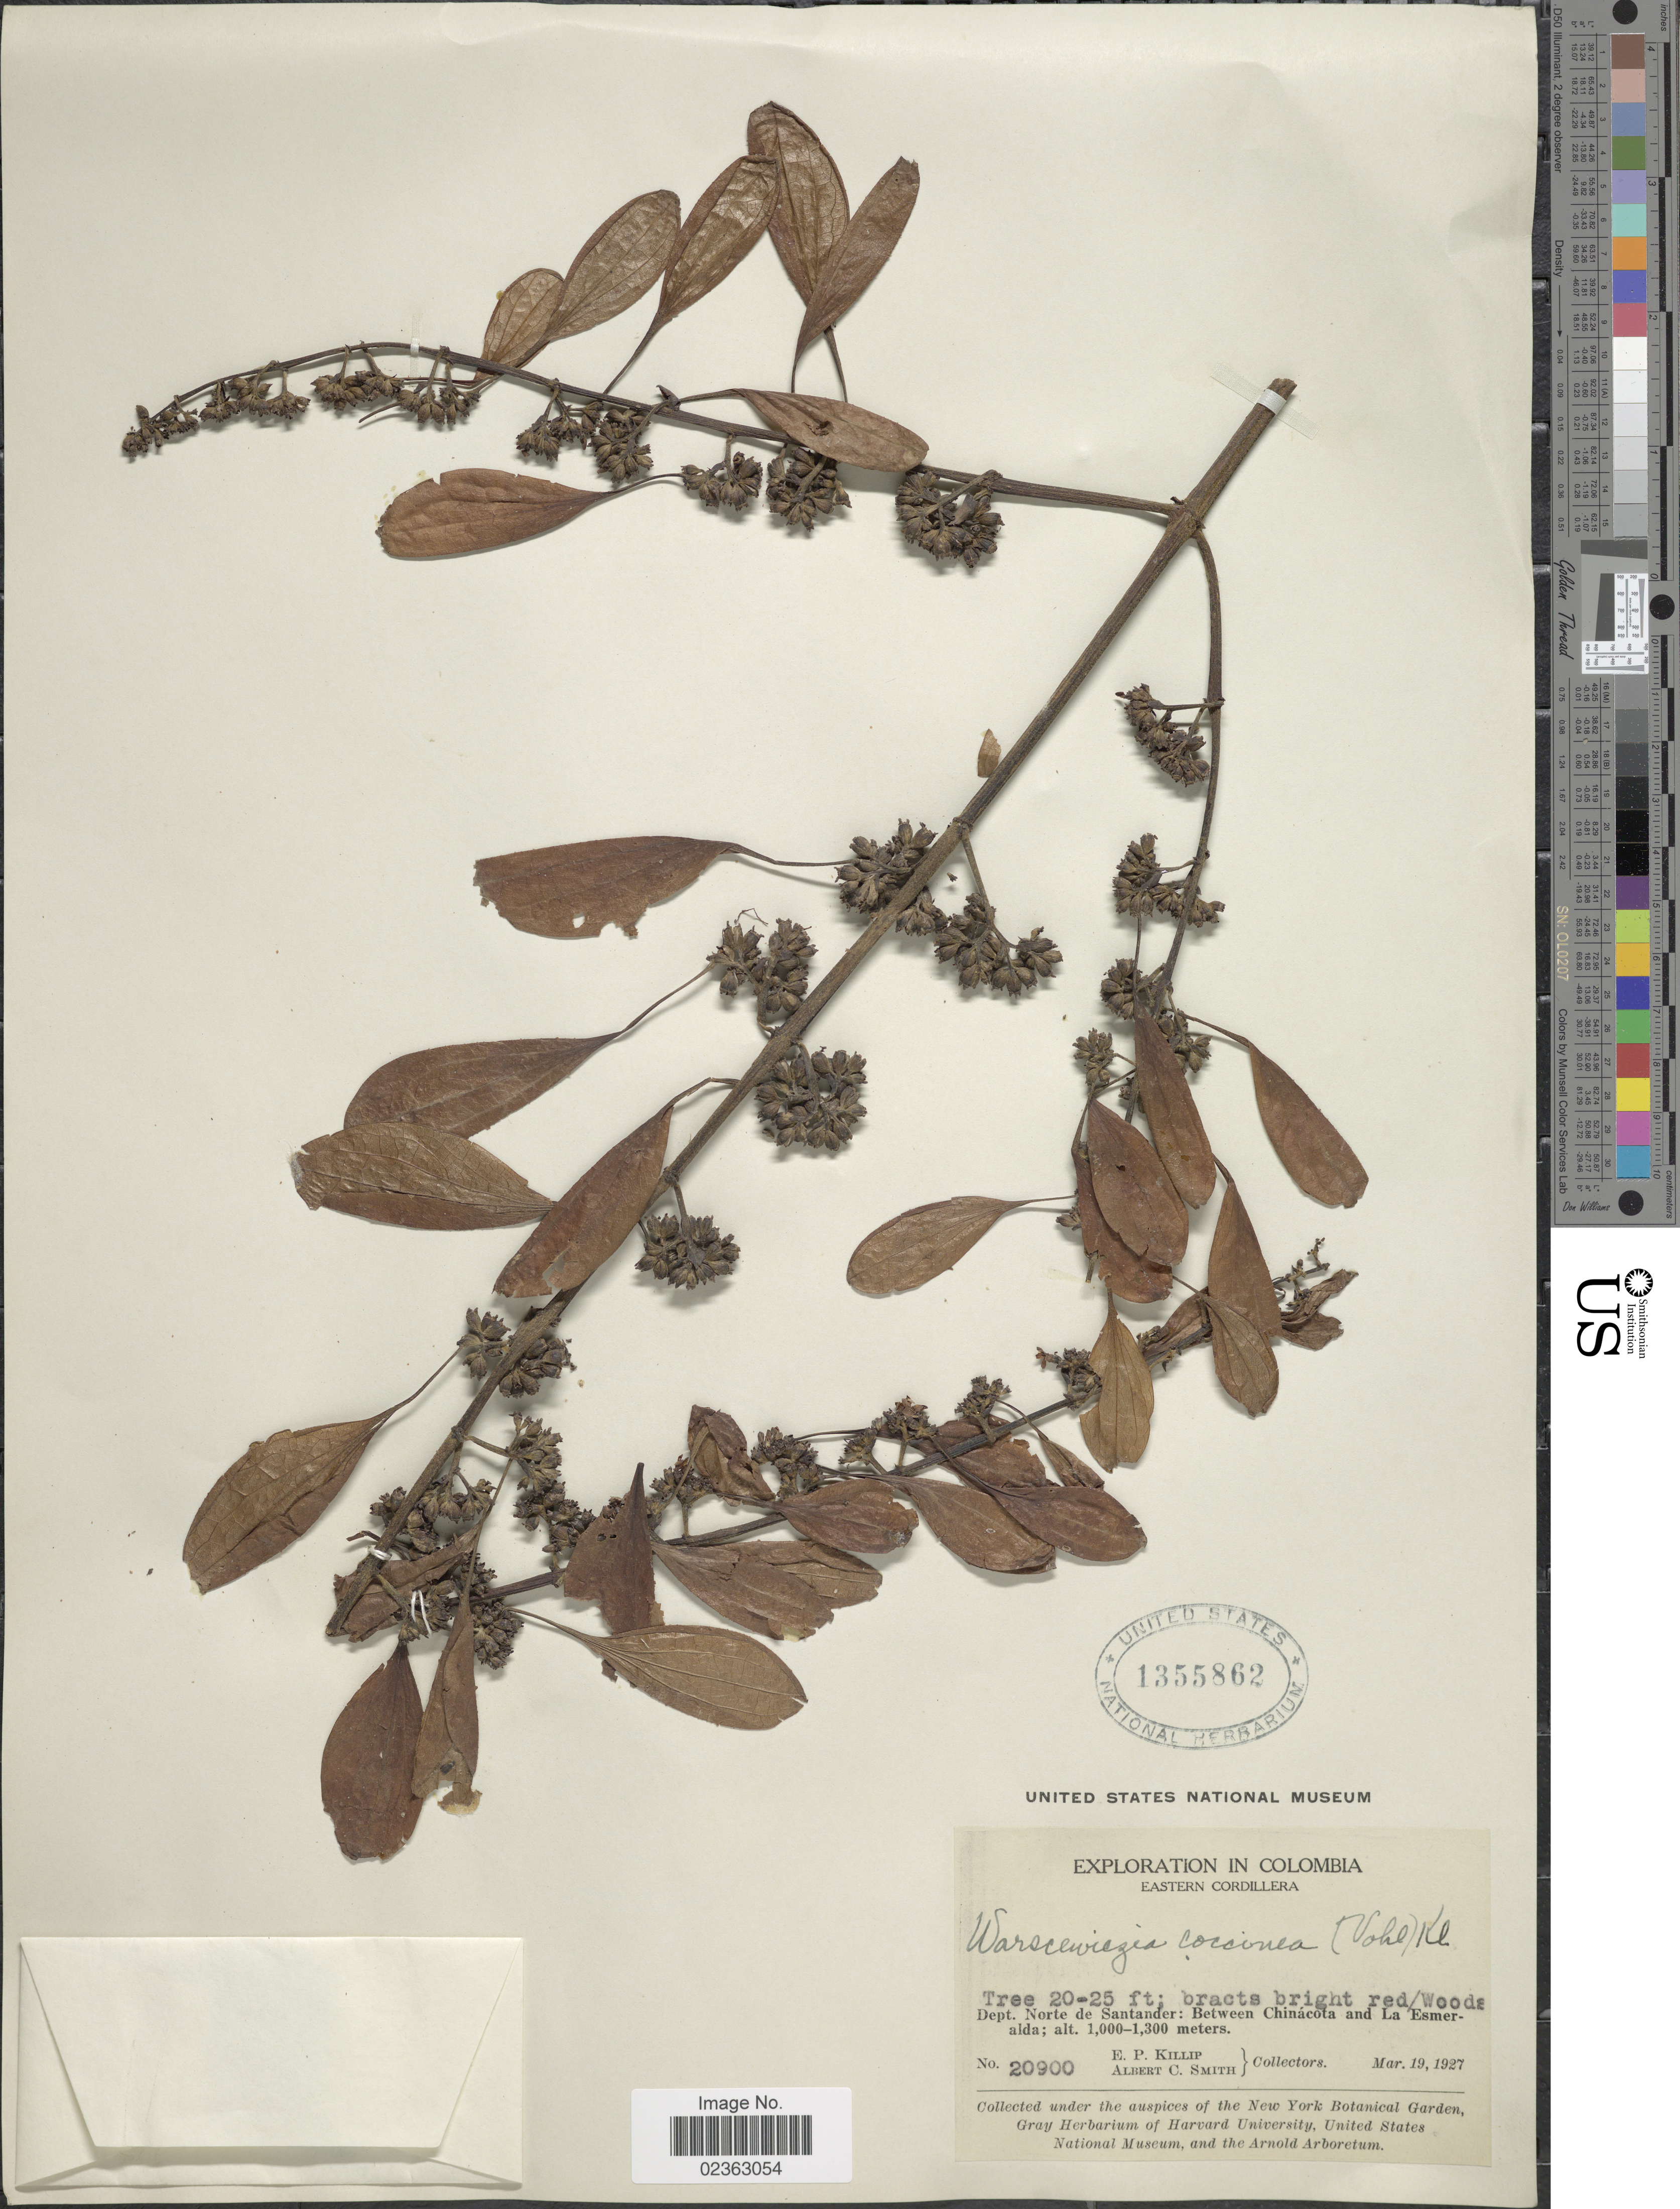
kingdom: Plantae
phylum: Tracheophyta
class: Magnoliopsida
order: Gentianales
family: Rubiaceae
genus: Warszewiczia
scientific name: Warszewiczia coccinea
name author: (Vahl) Klotzsch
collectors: E. P. Killip & A. C. Smith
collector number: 20900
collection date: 1927-03-19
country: Colombia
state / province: Norte de Santander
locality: Eastern Cordillera, between Chinacota and Al Esmeralda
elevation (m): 1000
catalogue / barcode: US 1355862